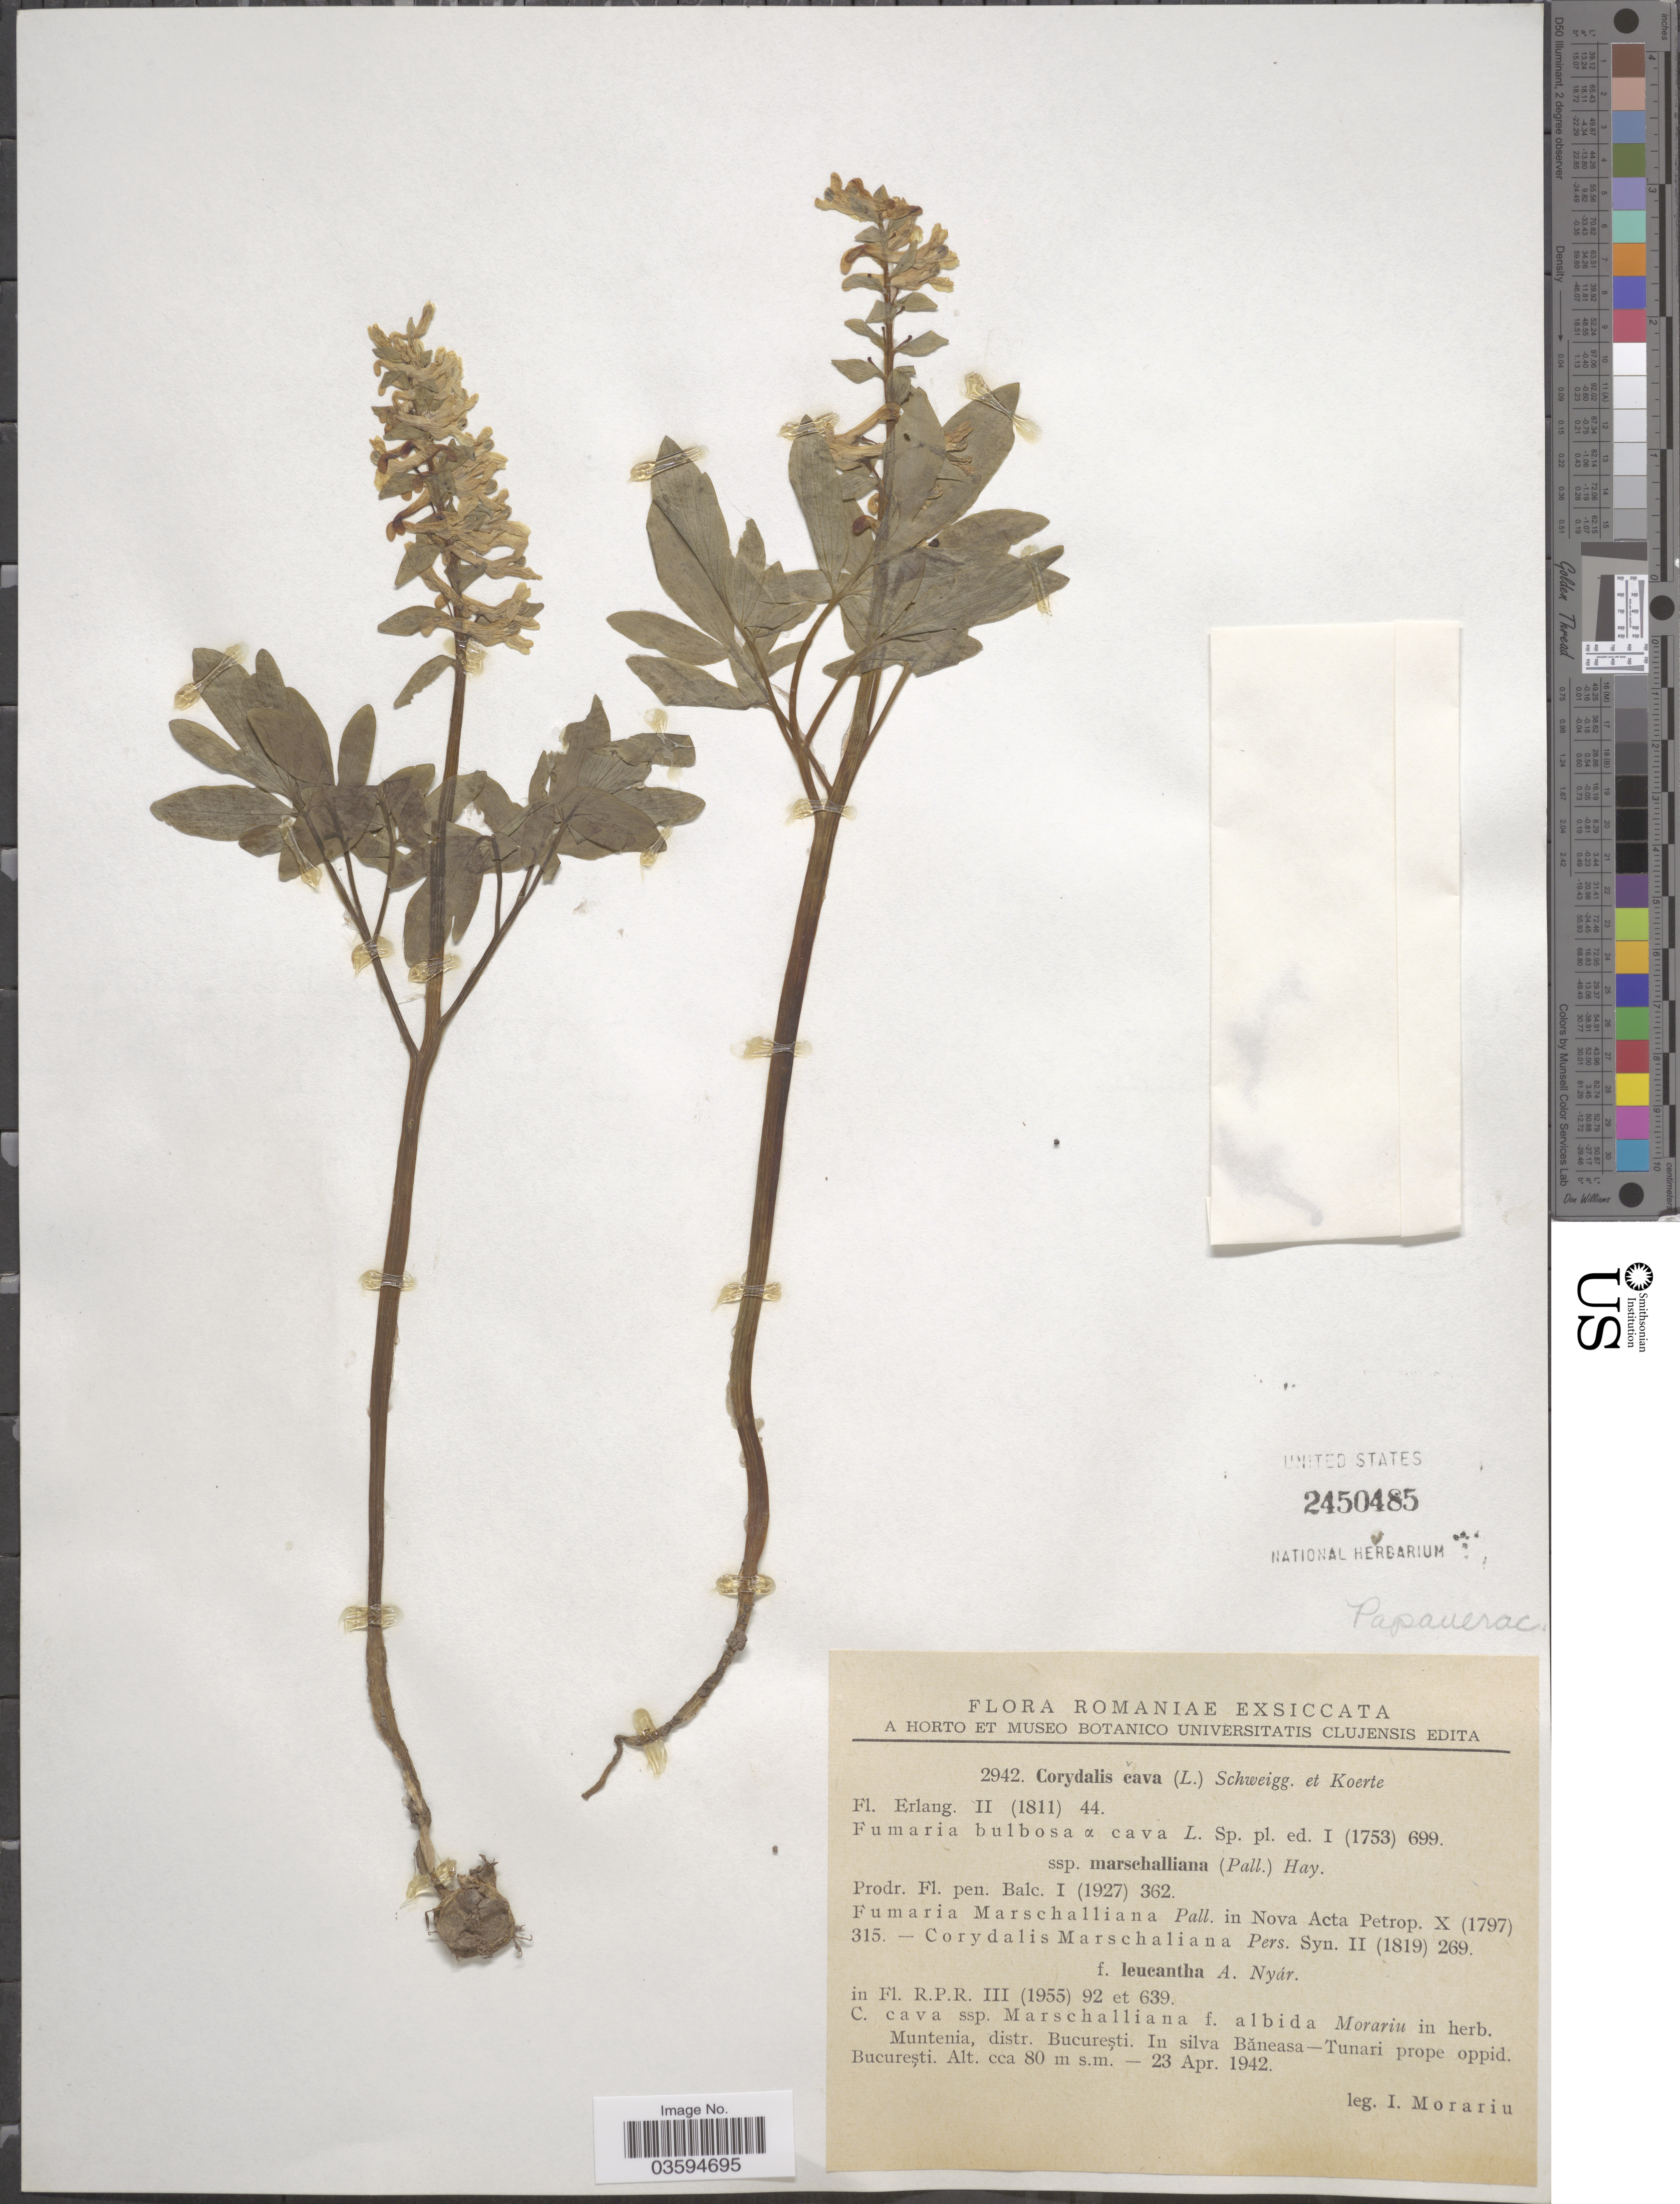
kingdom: Plantae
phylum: Tracheophyta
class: Magnoliopsida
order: Ranunculales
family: Papaveraceae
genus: Corydalis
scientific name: Corydalis cava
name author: Schweigger & Körte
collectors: I. Morariu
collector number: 2942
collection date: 1942-04-23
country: Romania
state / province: Bucuresti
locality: Romaniae. Muntenia, distr. Bucureşti. In silva Băneasa - Tunari prope oppid.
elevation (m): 80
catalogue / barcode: US 2450485